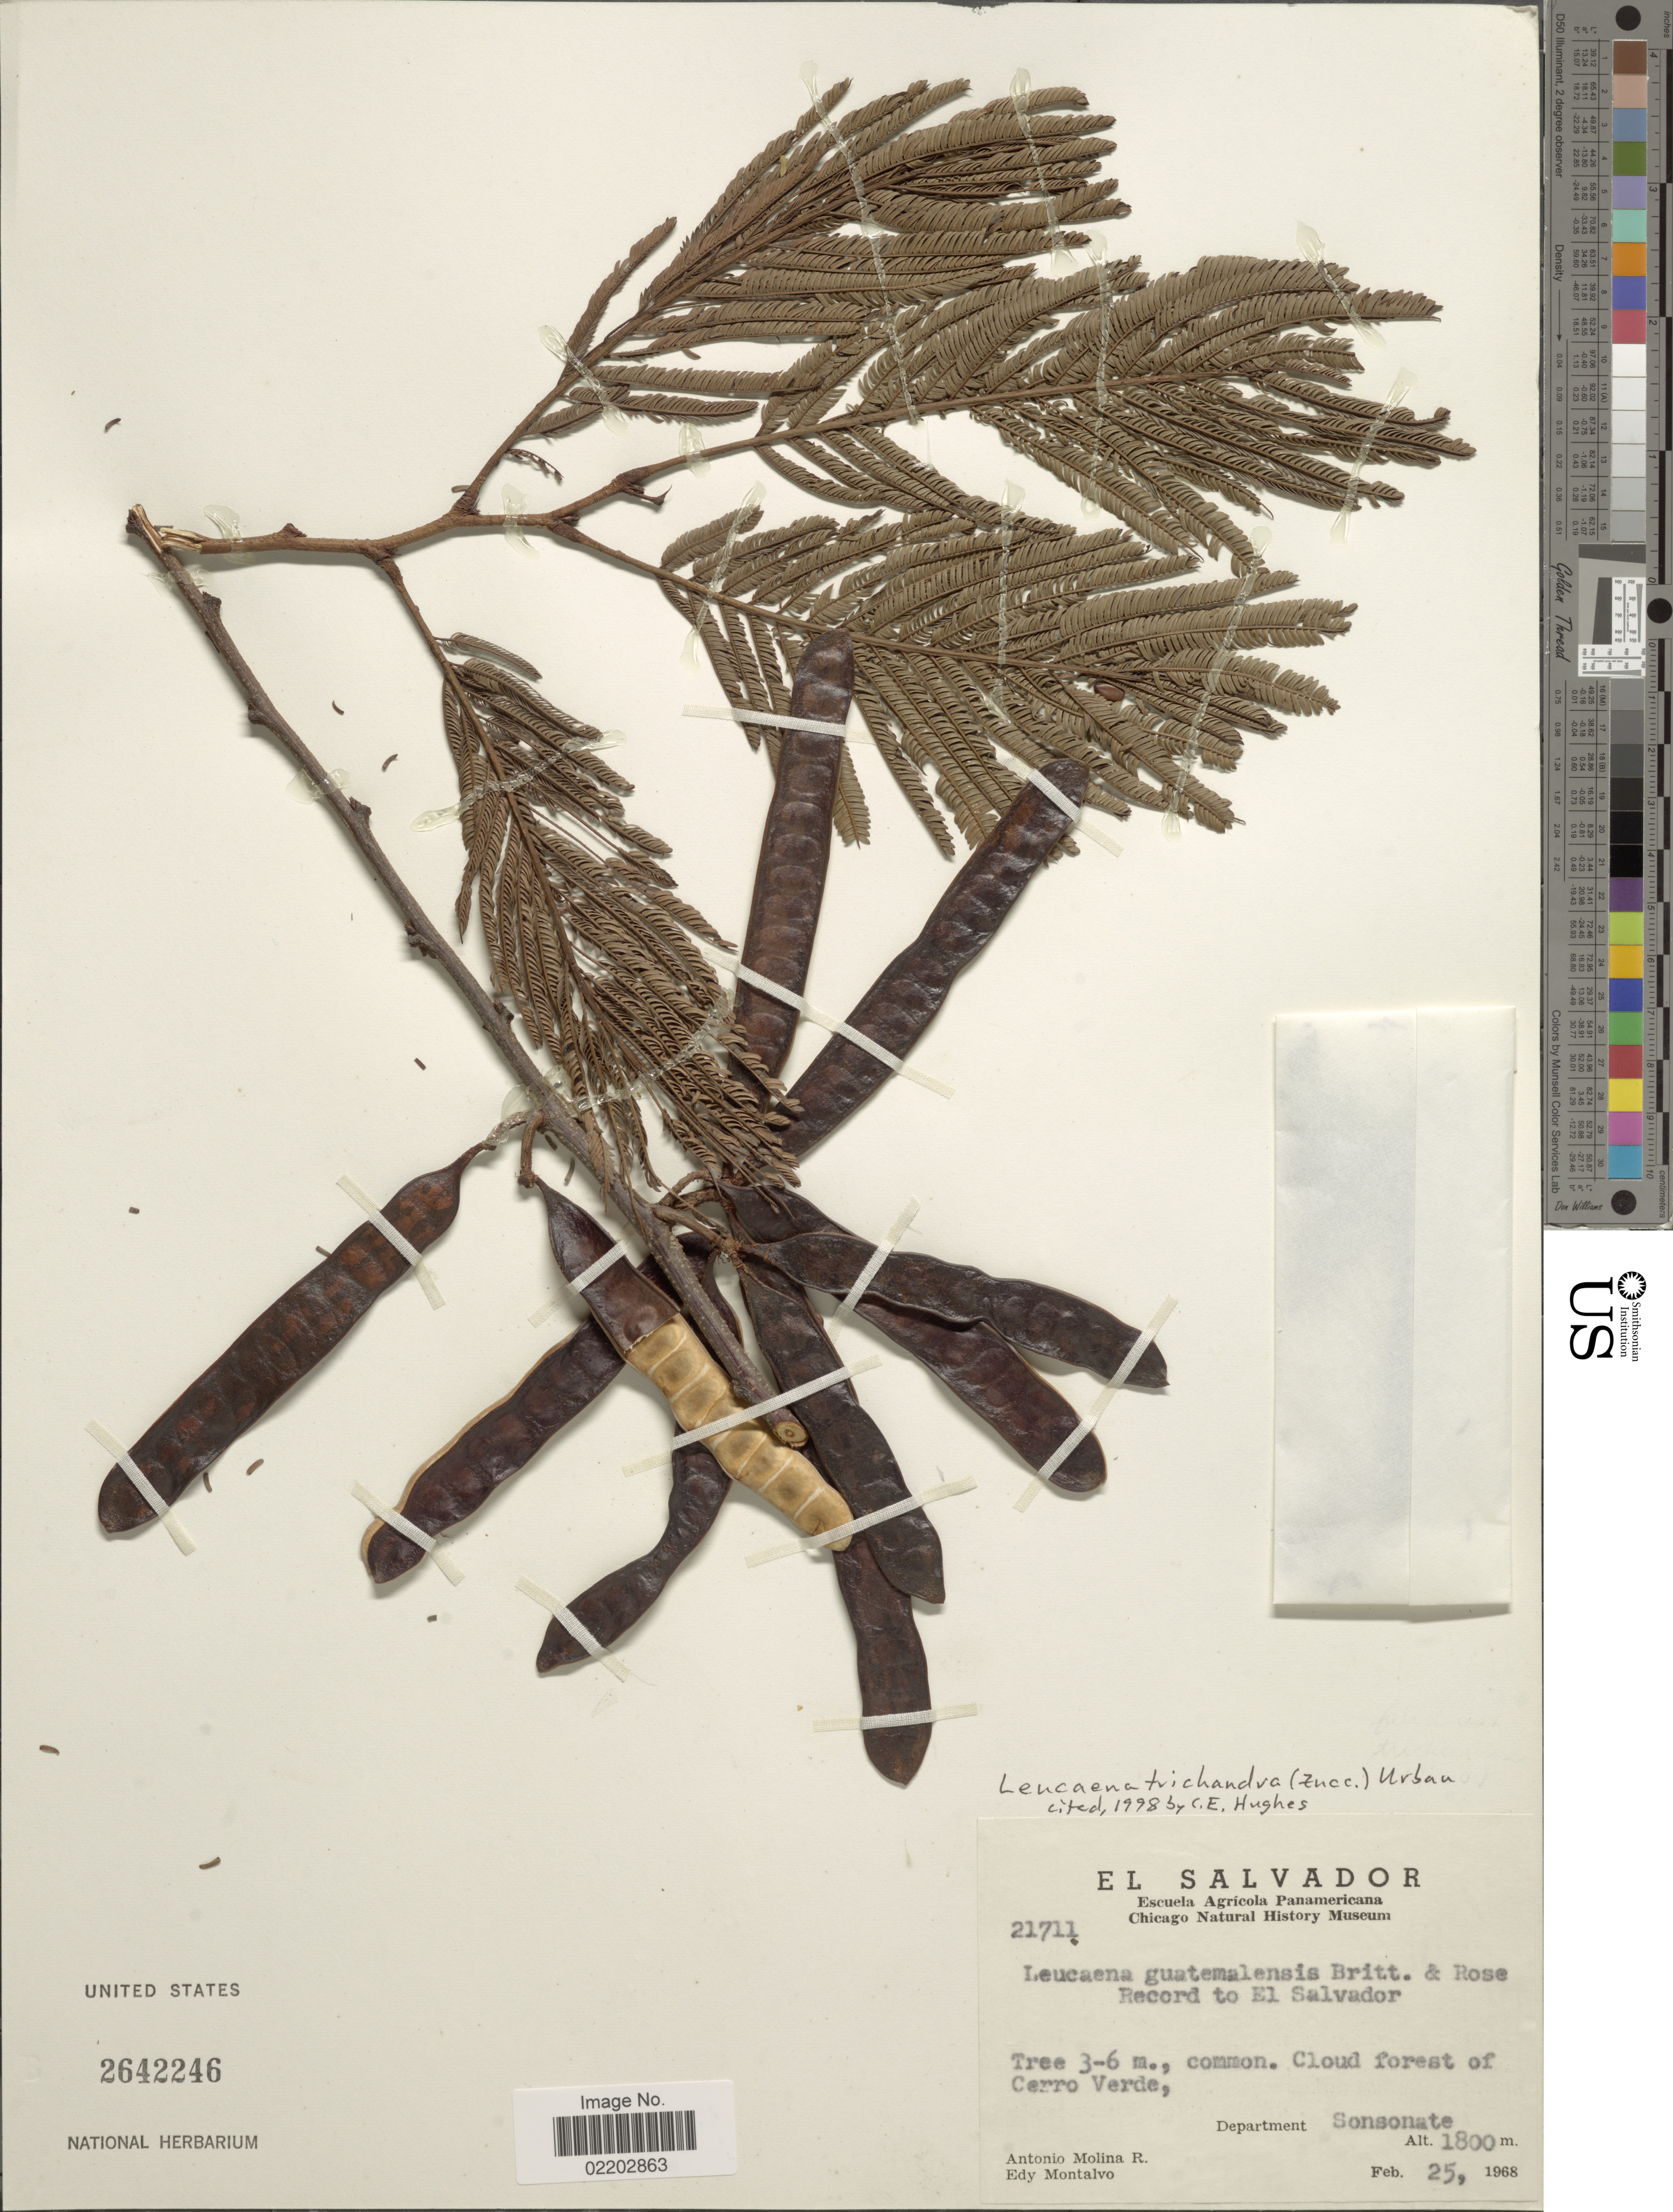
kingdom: Plantae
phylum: Tracheophyta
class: Magnoliopsida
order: Fabales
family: Fabaceae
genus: Leucaena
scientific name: Leucaena trichandra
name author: (Zucc.) Urb.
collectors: A. Molina R.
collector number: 21711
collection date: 1968-02-25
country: El Salvador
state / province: Sonsonate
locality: Cloud forest of Cerro Verde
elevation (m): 1800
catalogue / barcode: US 2642246